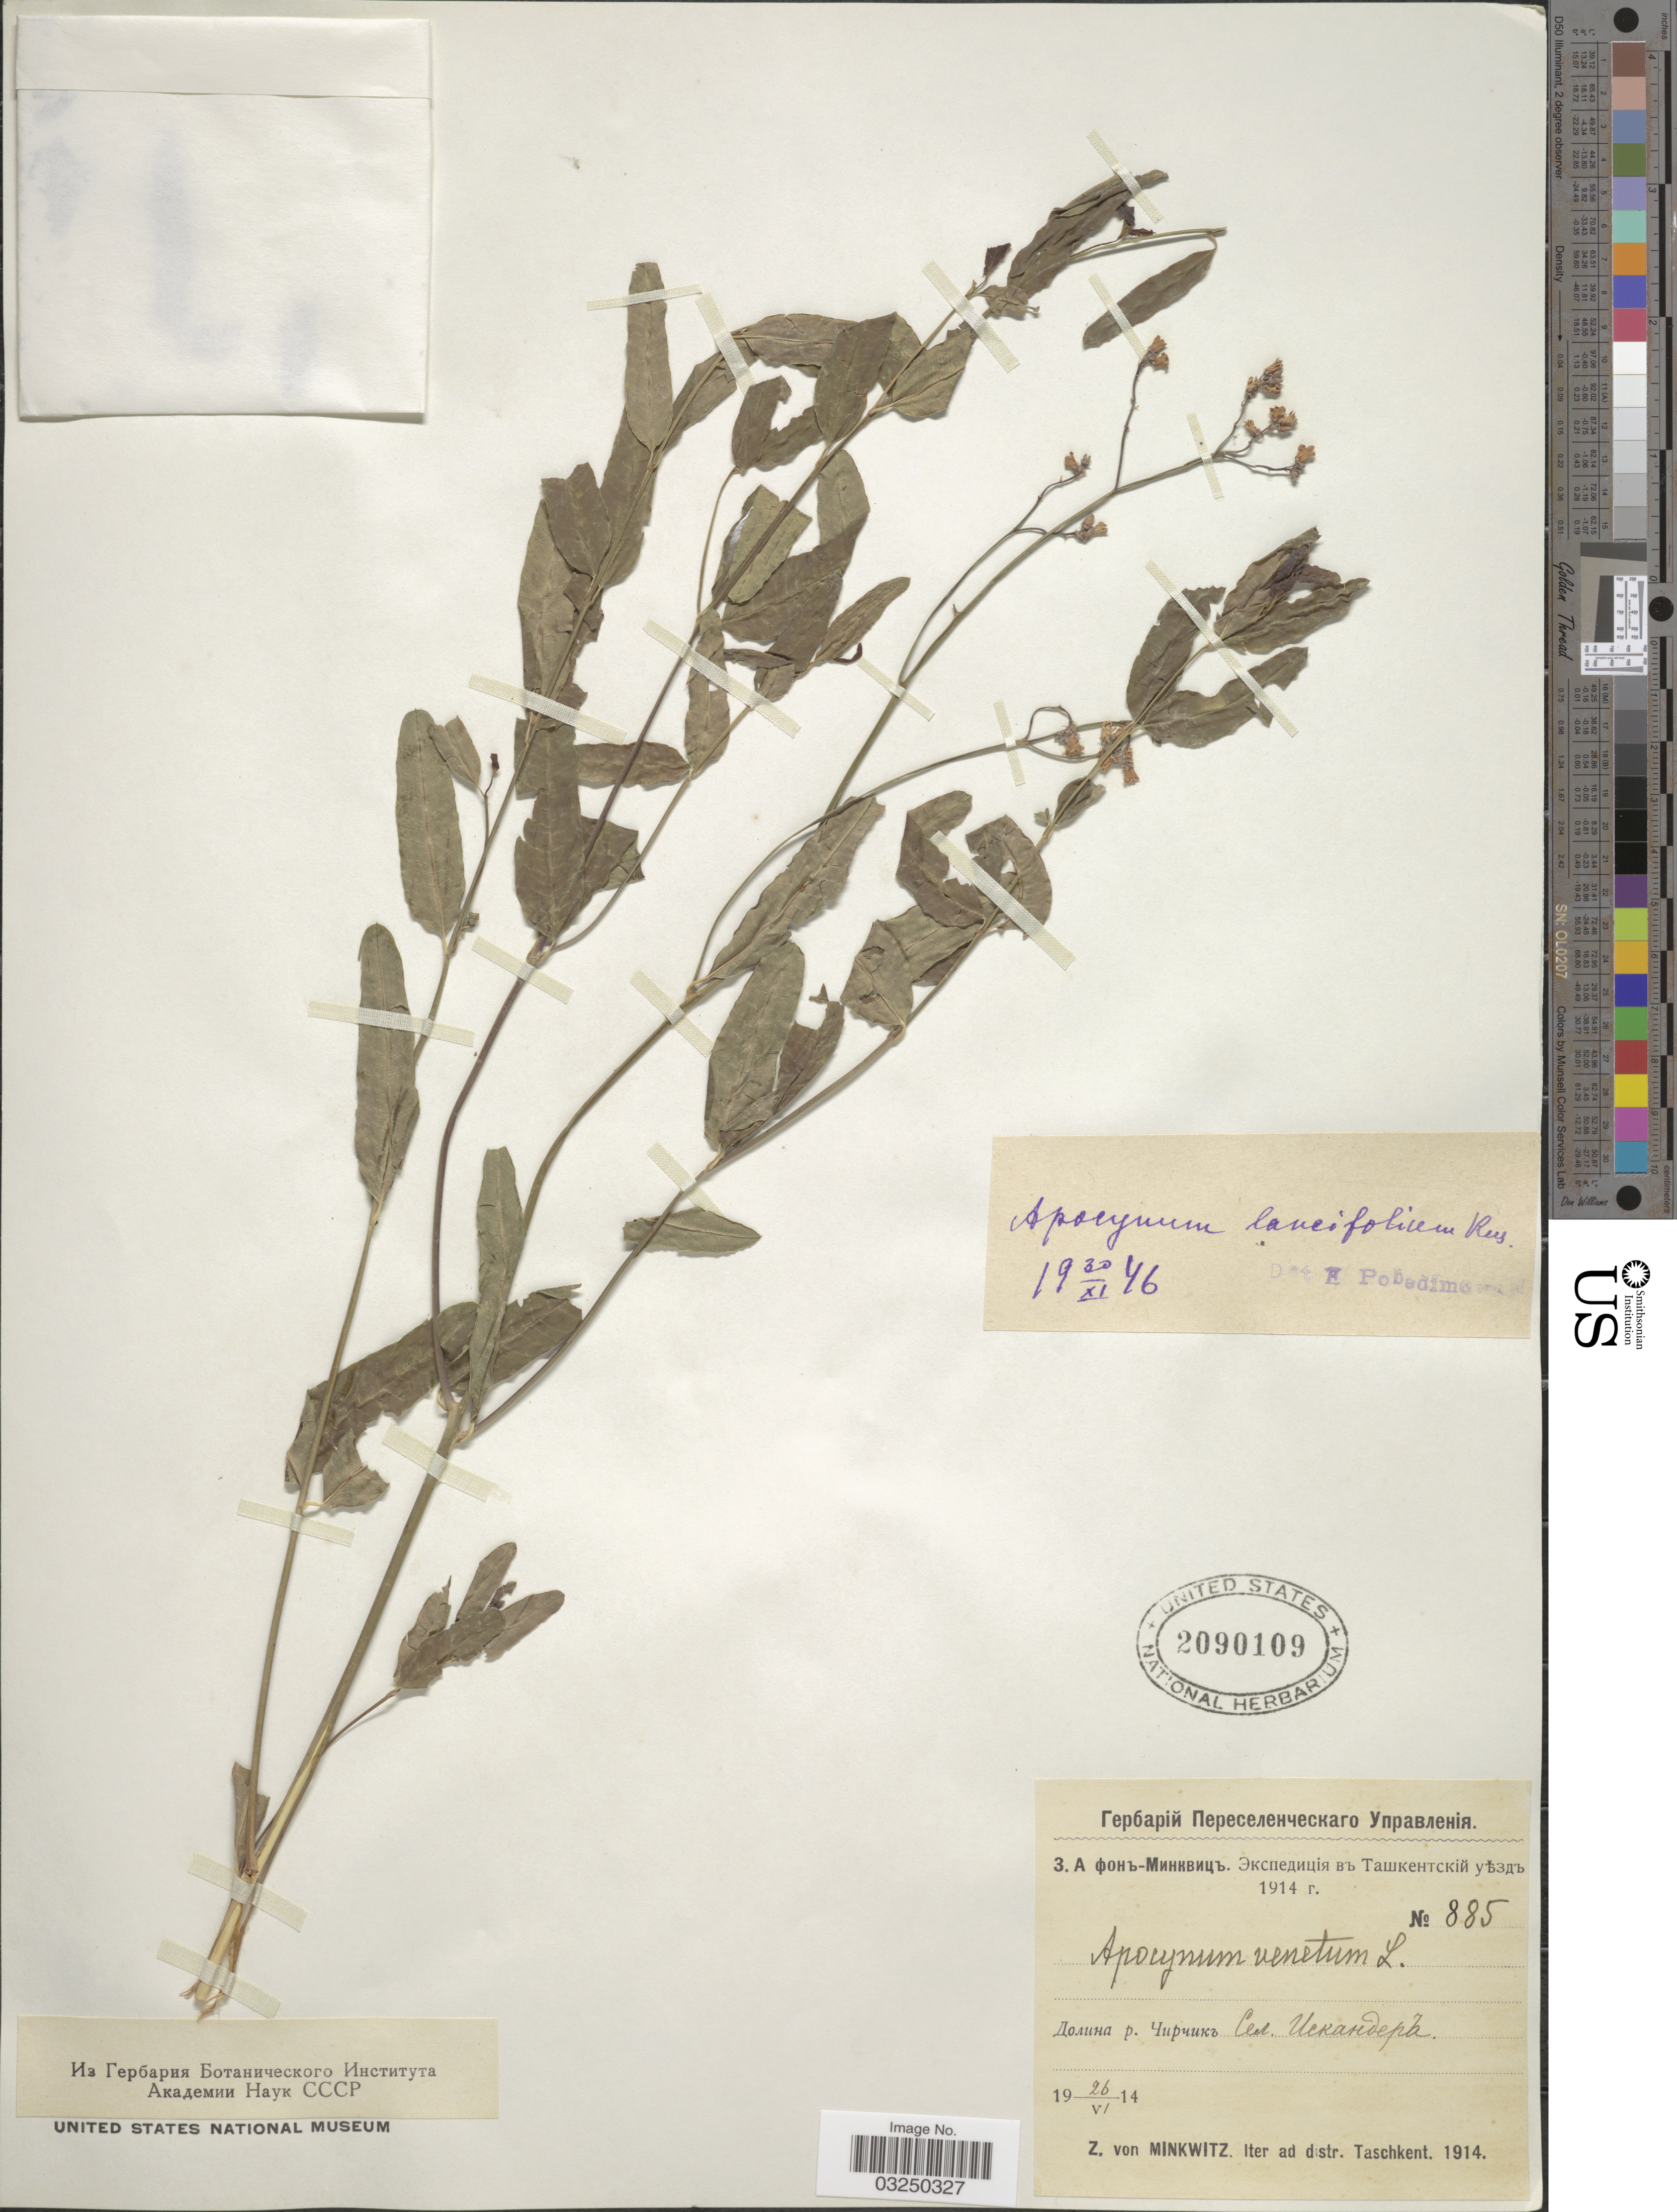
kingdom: Plantae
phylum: Tracheophyta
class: Magnoliopsida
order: Gentianales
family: Apocynaceae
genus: Apocynum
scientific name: Apocynum lancifolium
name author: Russanov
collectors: Z. Minkwitz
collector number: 885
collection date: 1914-06-26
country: Uzbekistan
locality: X. Iter ad distr. Taschkent.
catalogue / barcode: US 2090109